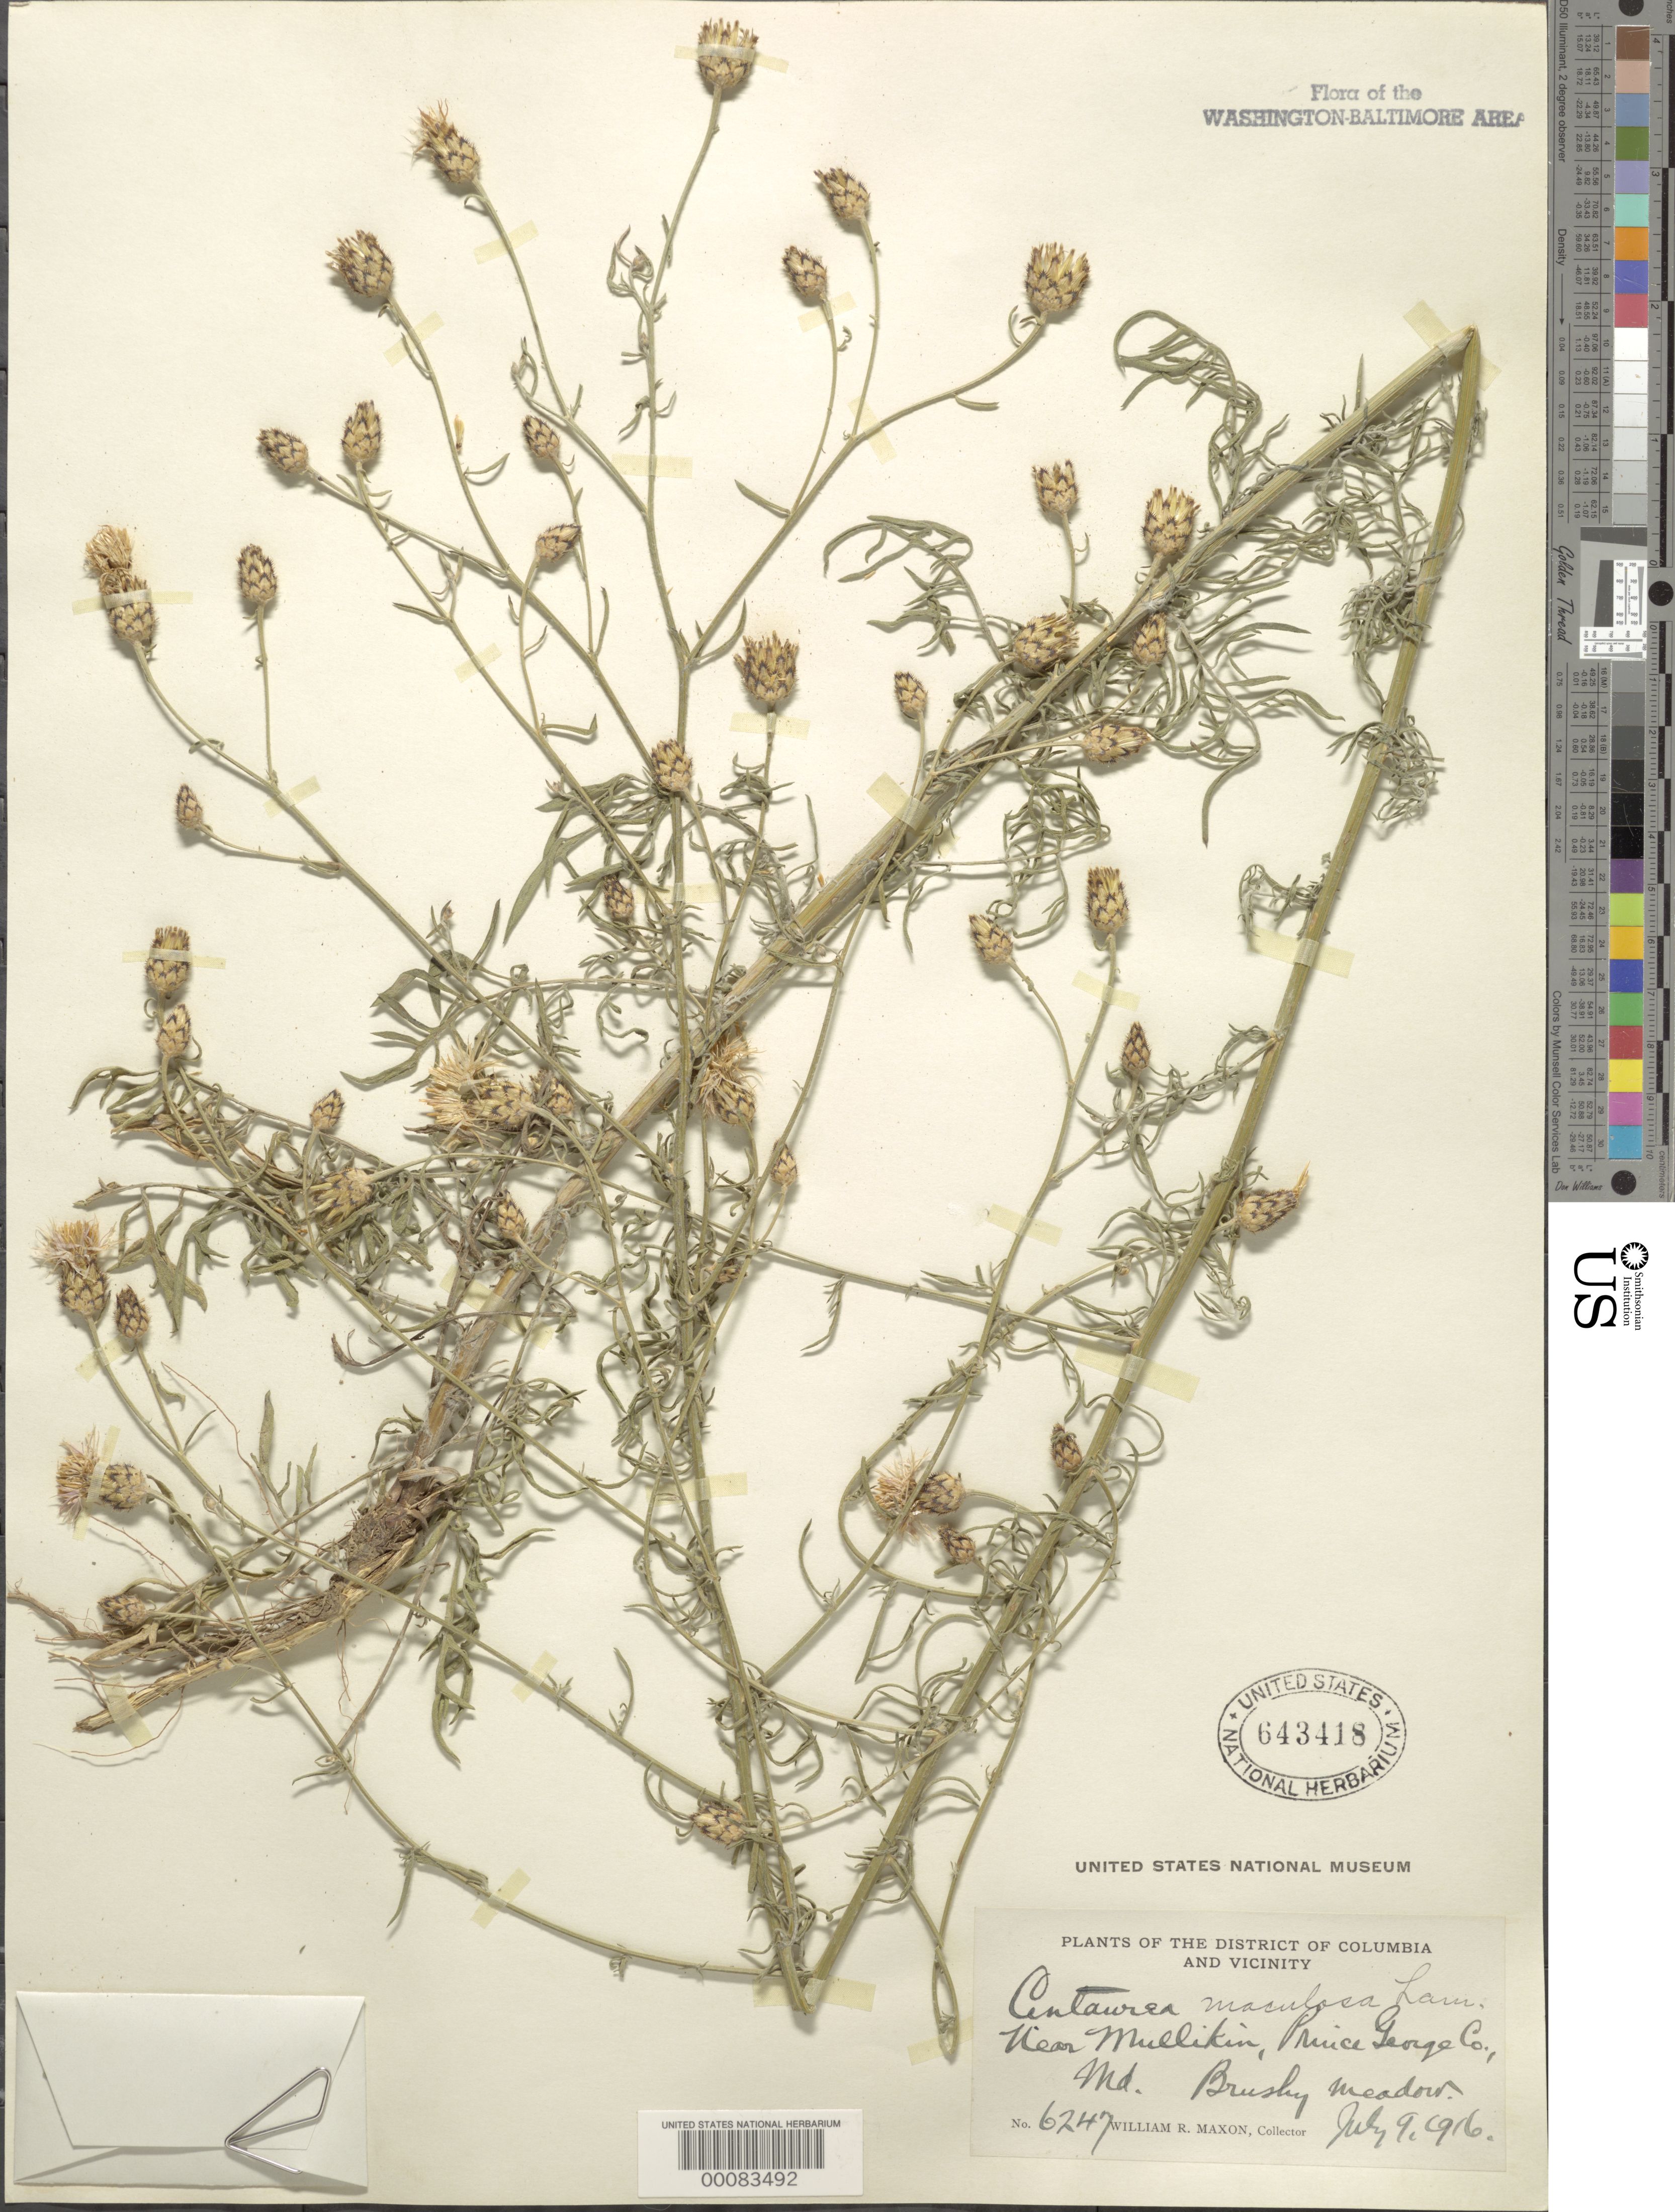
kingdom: Plantae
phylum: Tracheophyta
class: Magnoliopsida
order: Asterales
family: Asteraceae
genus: Centaurea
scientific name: Centaurea stoebe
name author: L.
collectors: W. R. Maxon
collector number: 6247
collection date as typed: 09 Jul 1916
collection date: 1916-07-09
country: United States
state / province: Maryland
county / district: Prince George's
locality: Near Mullikin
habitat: Brushy meadow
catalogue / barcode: US 643418